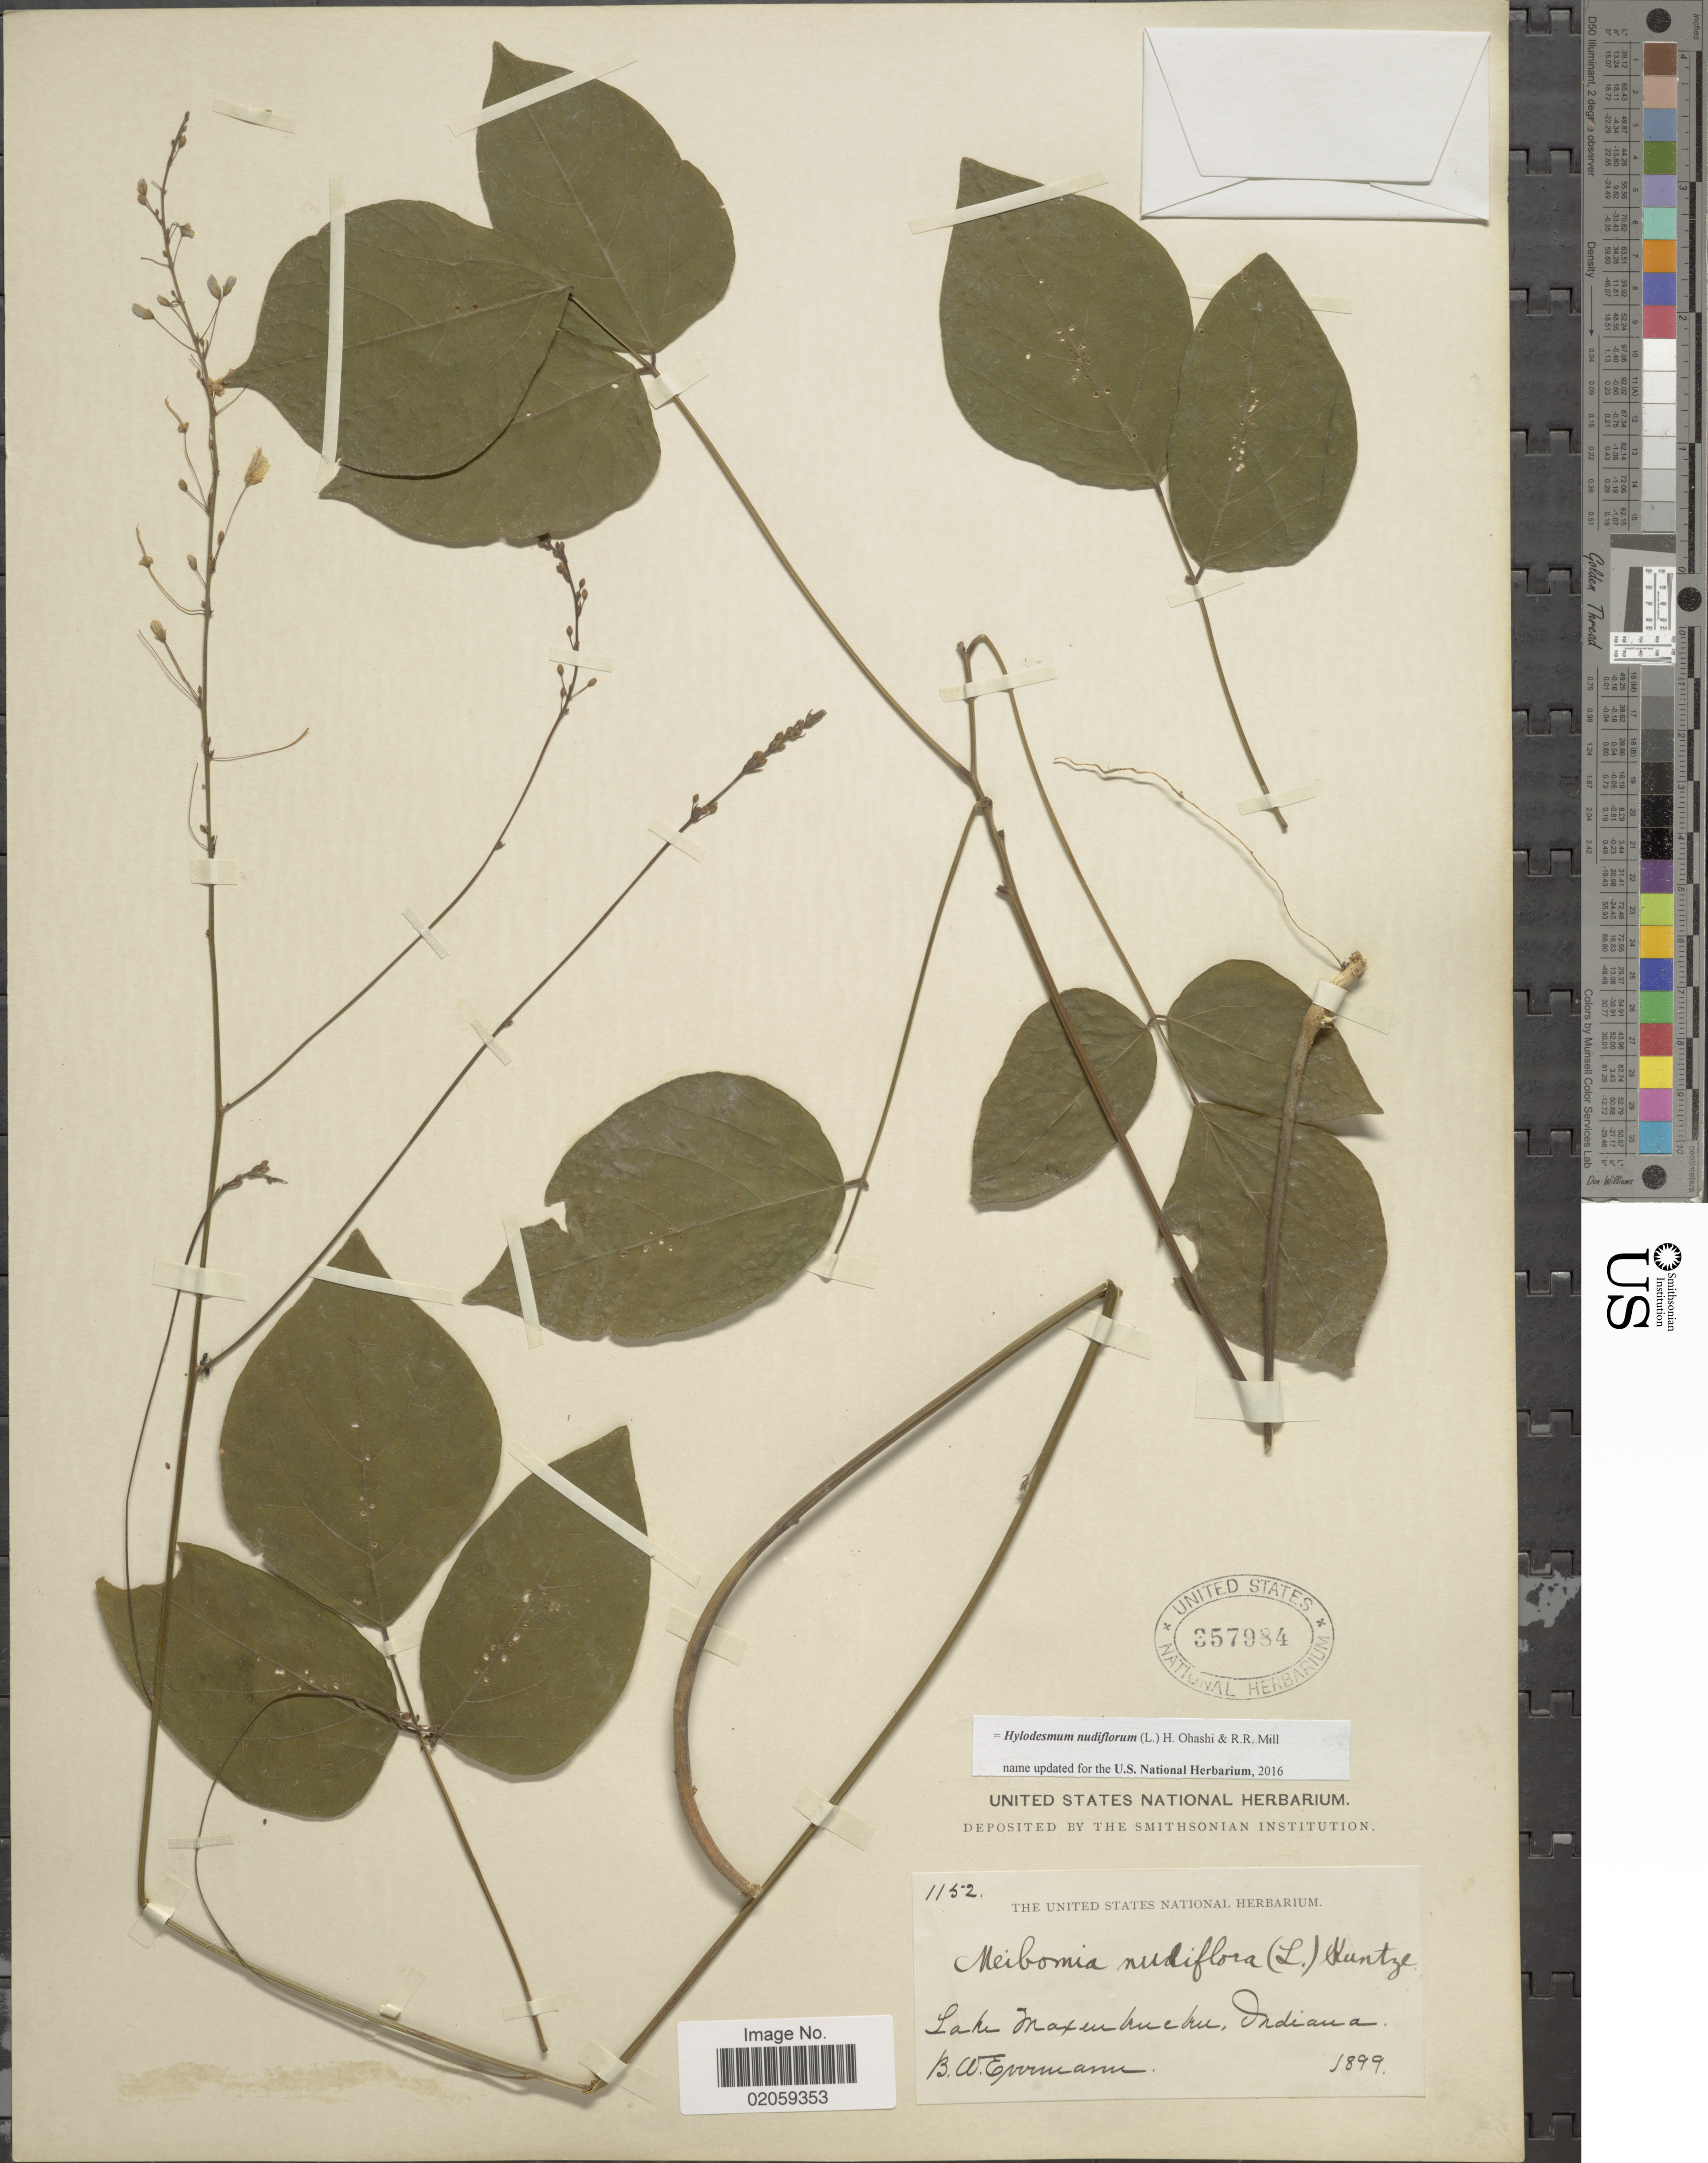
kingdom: Plantae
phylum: Tracheophyta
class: Magnoliopsida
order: Fabales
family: Fabaceae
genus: Hylodesmum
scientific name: Hylodesmum nudiflorum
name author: (L.) H. Ohashi & R.R. Mill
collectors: B. W. Evermann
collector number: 1152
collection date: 1899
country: United States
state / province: Indiana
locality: Lake Maxinkuckee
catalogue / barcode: US 357984